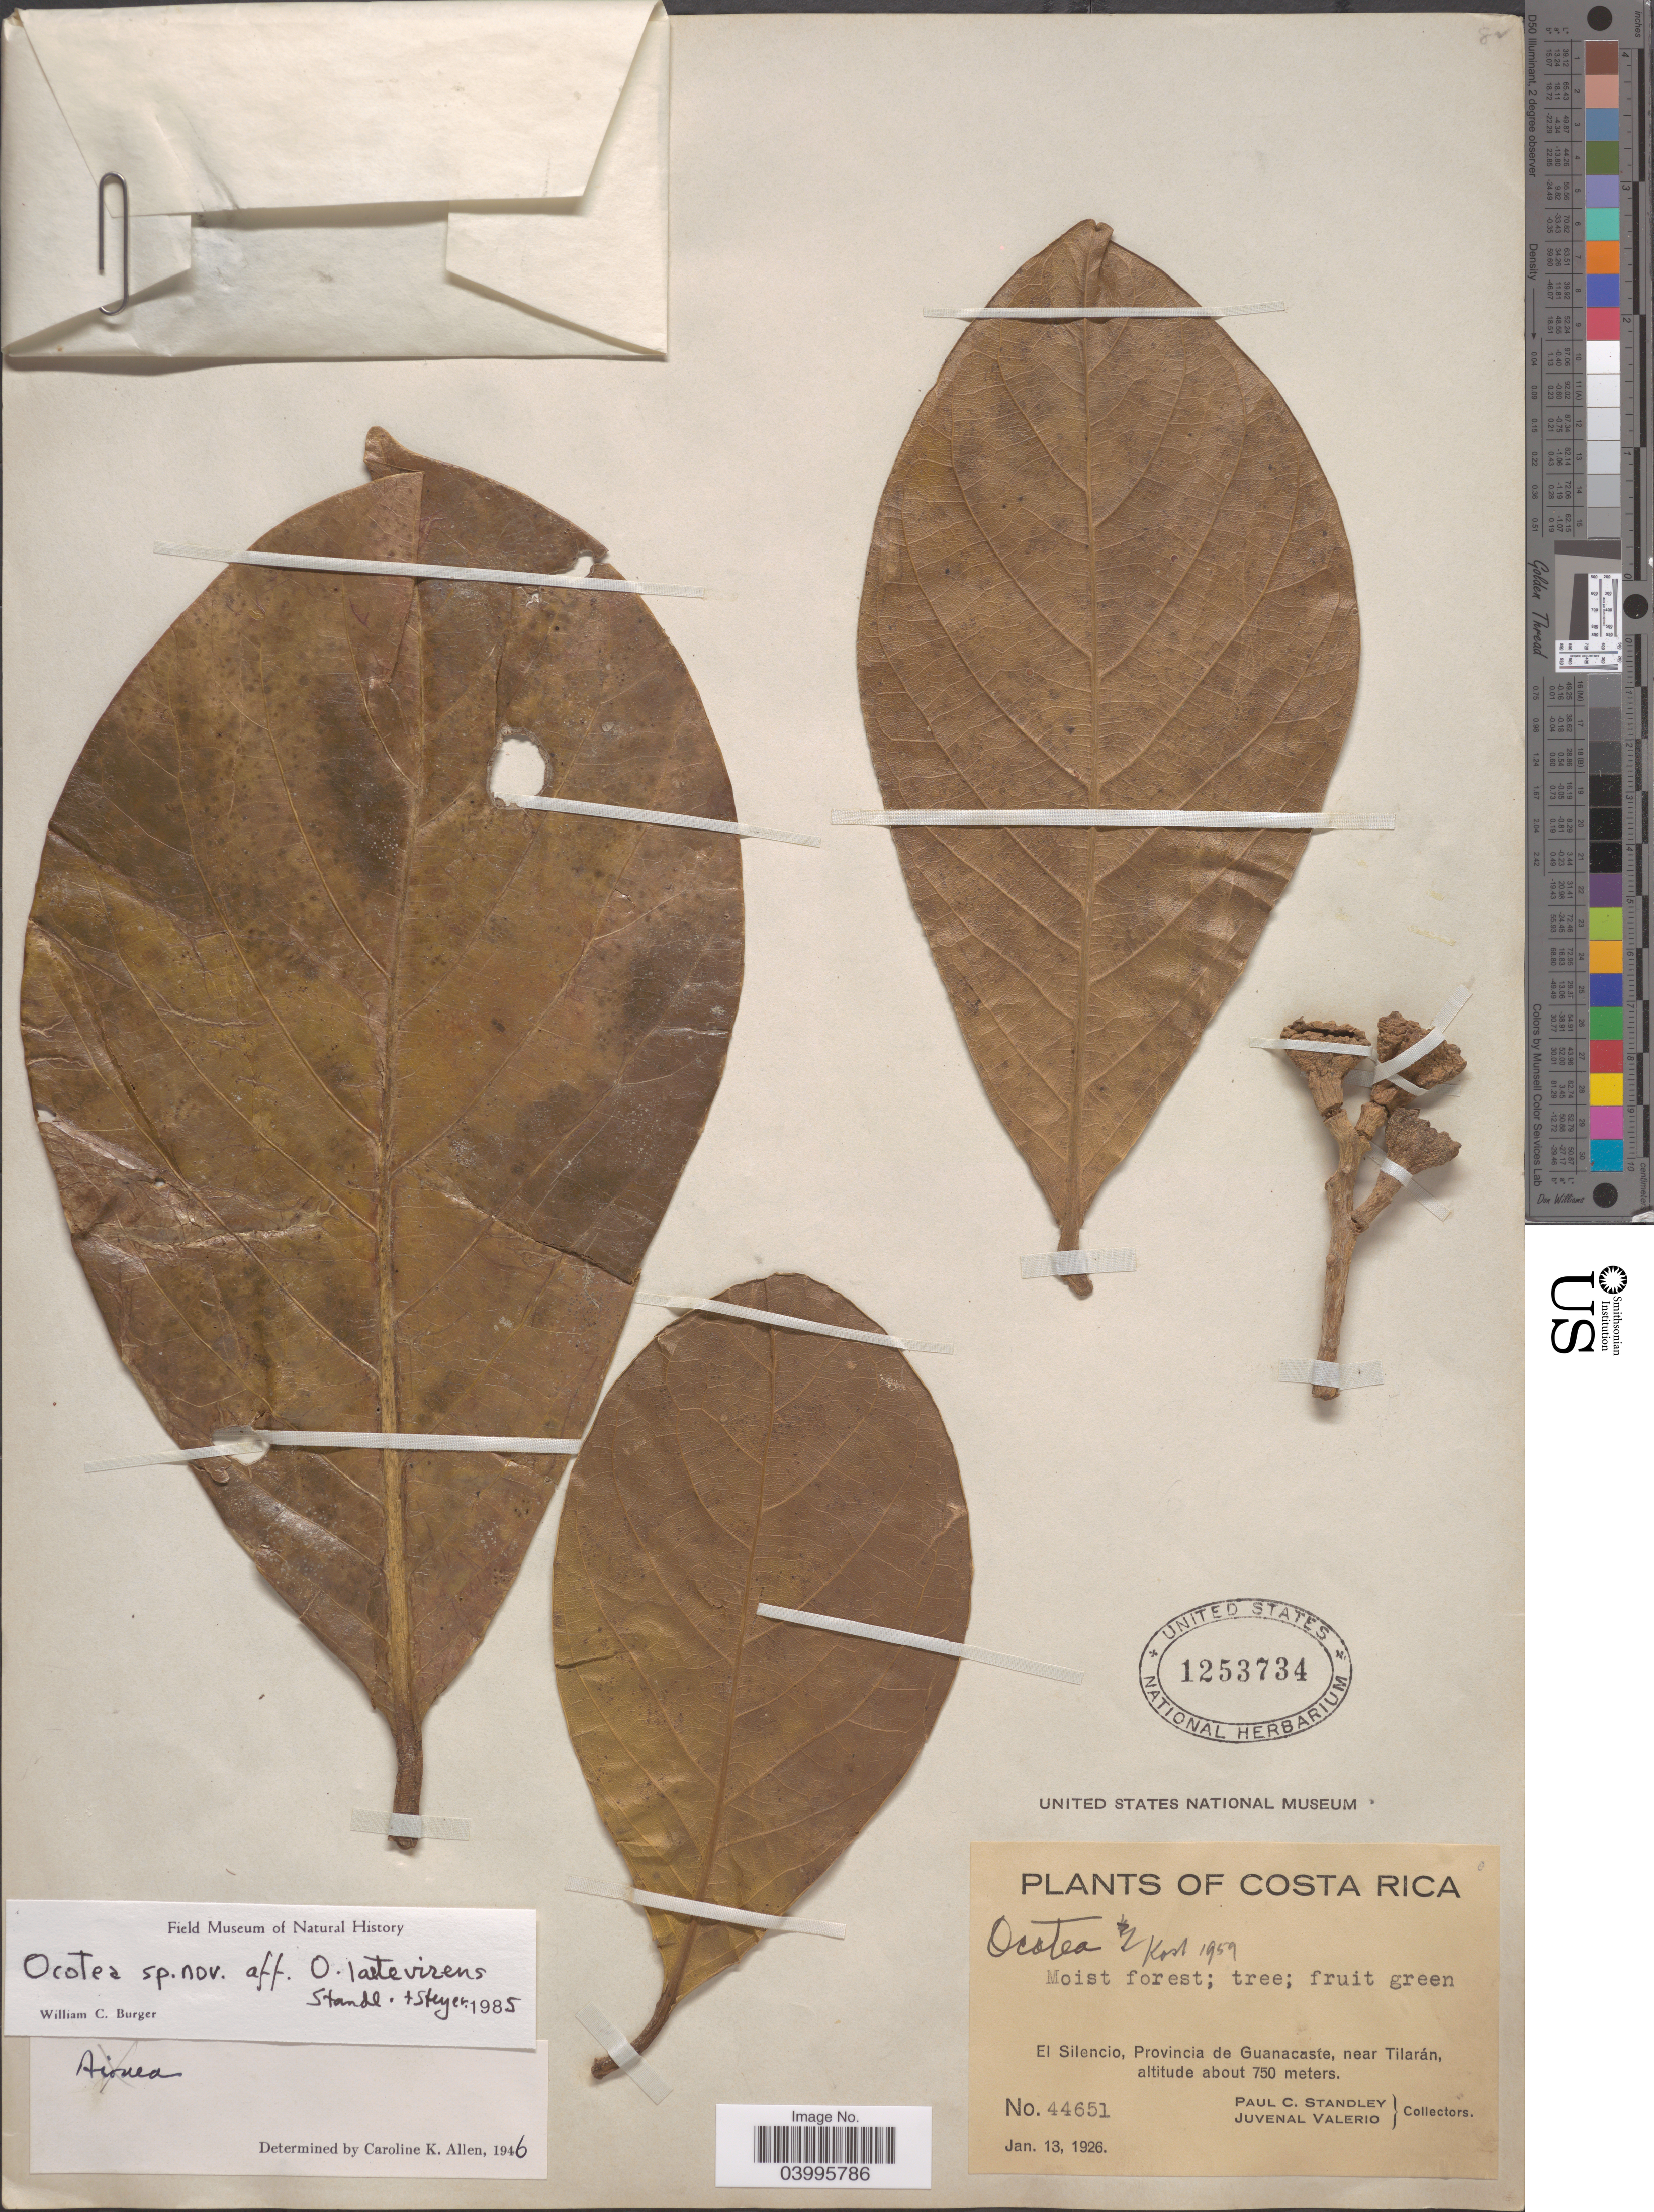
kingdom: Plantae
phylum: Tracheophyta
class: Magnoliopsida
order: Laurales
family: Lauraceae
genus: Ocotea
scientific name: Ocotea laetevirens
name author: Standl. & Steyerm.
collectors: P. C. Standley & J. Valerio R.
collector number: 44651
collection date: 1926-01-13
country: Costa Rica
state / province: Guanacaste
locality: El Silencio, near Tilarán.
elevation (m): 750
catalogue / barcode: US 1253734